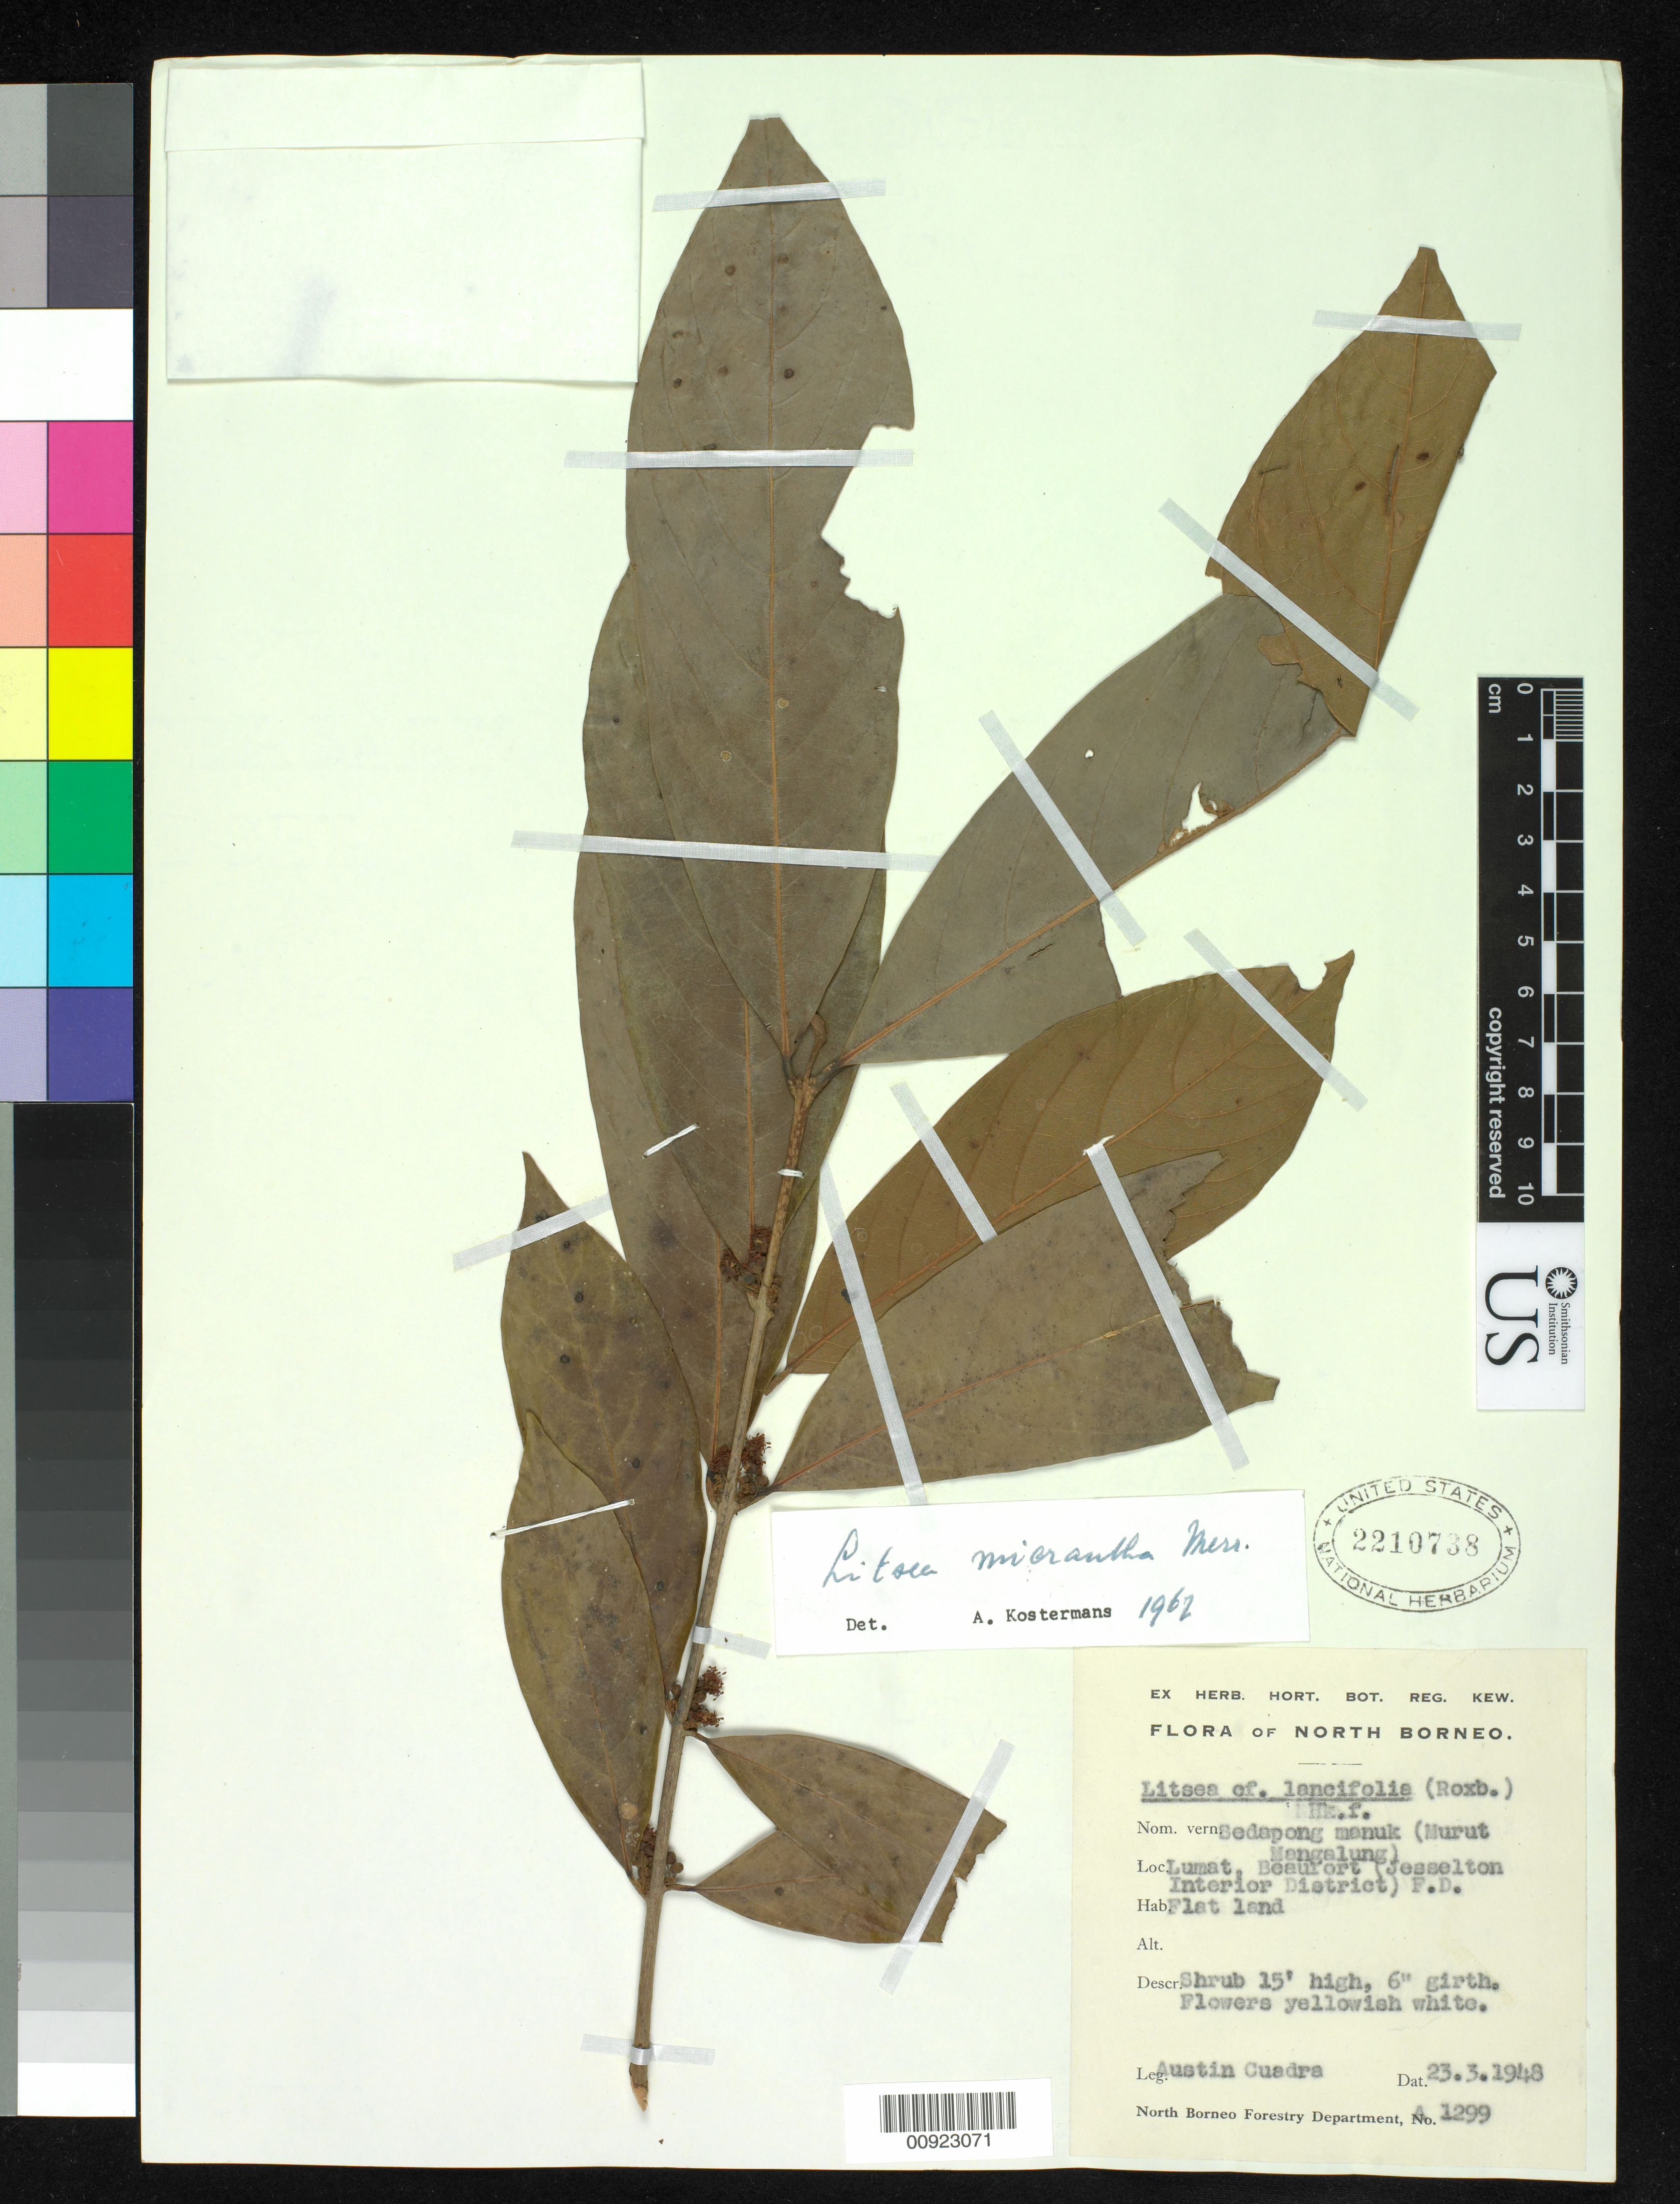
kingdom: Plantae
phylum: Tracheophyta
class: Magnoliopsida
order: Laurales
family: Lauraceae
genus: Litsea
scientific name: Litsea micrantha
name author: Merr.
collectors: A. Cuadra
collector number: A 1299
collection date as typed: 23 Mar 1948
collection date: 1948-03-23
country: Malaysia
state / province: Borneo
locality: Lumat, Beaufort (Jesselton Interior District) F.D.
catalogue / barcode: US 2210738